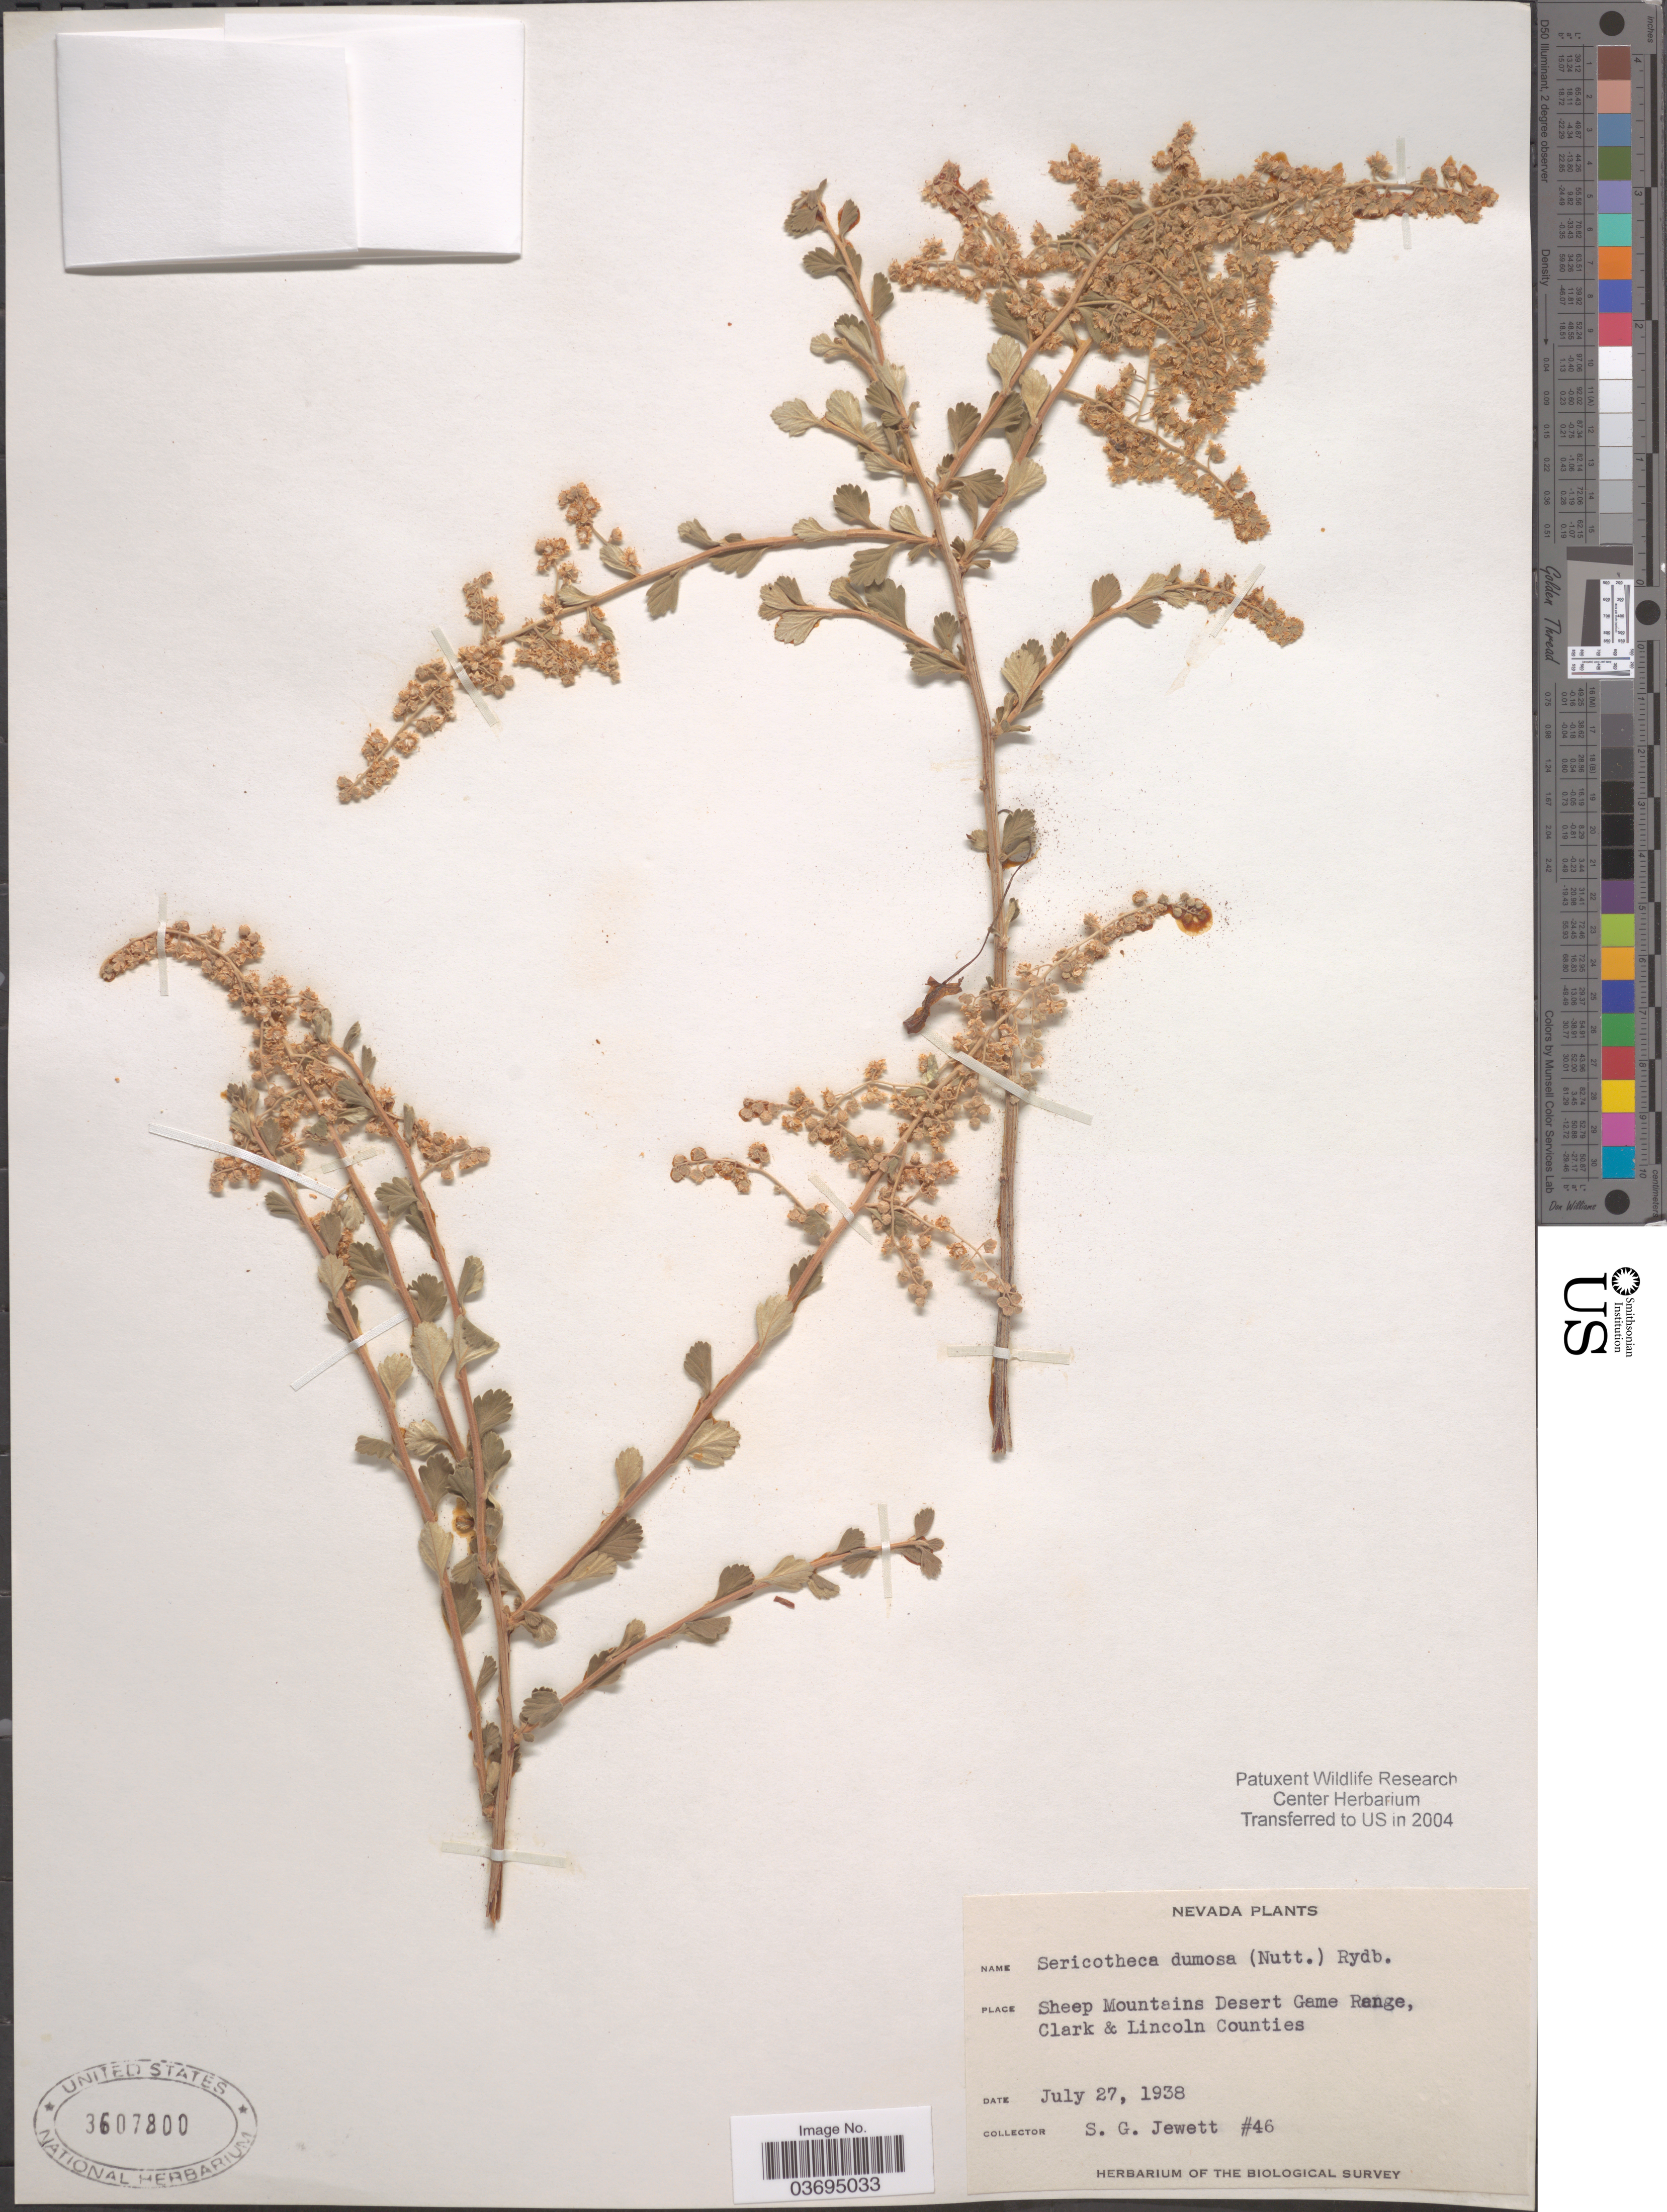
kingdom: Plantae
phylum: Tracheophyta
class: Magnoliopsida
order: Rosales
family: Rosaceae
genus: Holodiscus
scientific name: Holodiscus discolor var. dumosus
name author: Maxim. ex J.M. Coult.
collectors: S. Jewett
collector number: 46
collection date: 1938-07-27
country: United States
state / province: Nevada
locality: Sheep Mountains Desert Game Range, Clark & Lincoln Counties.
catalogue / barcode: US 3607800